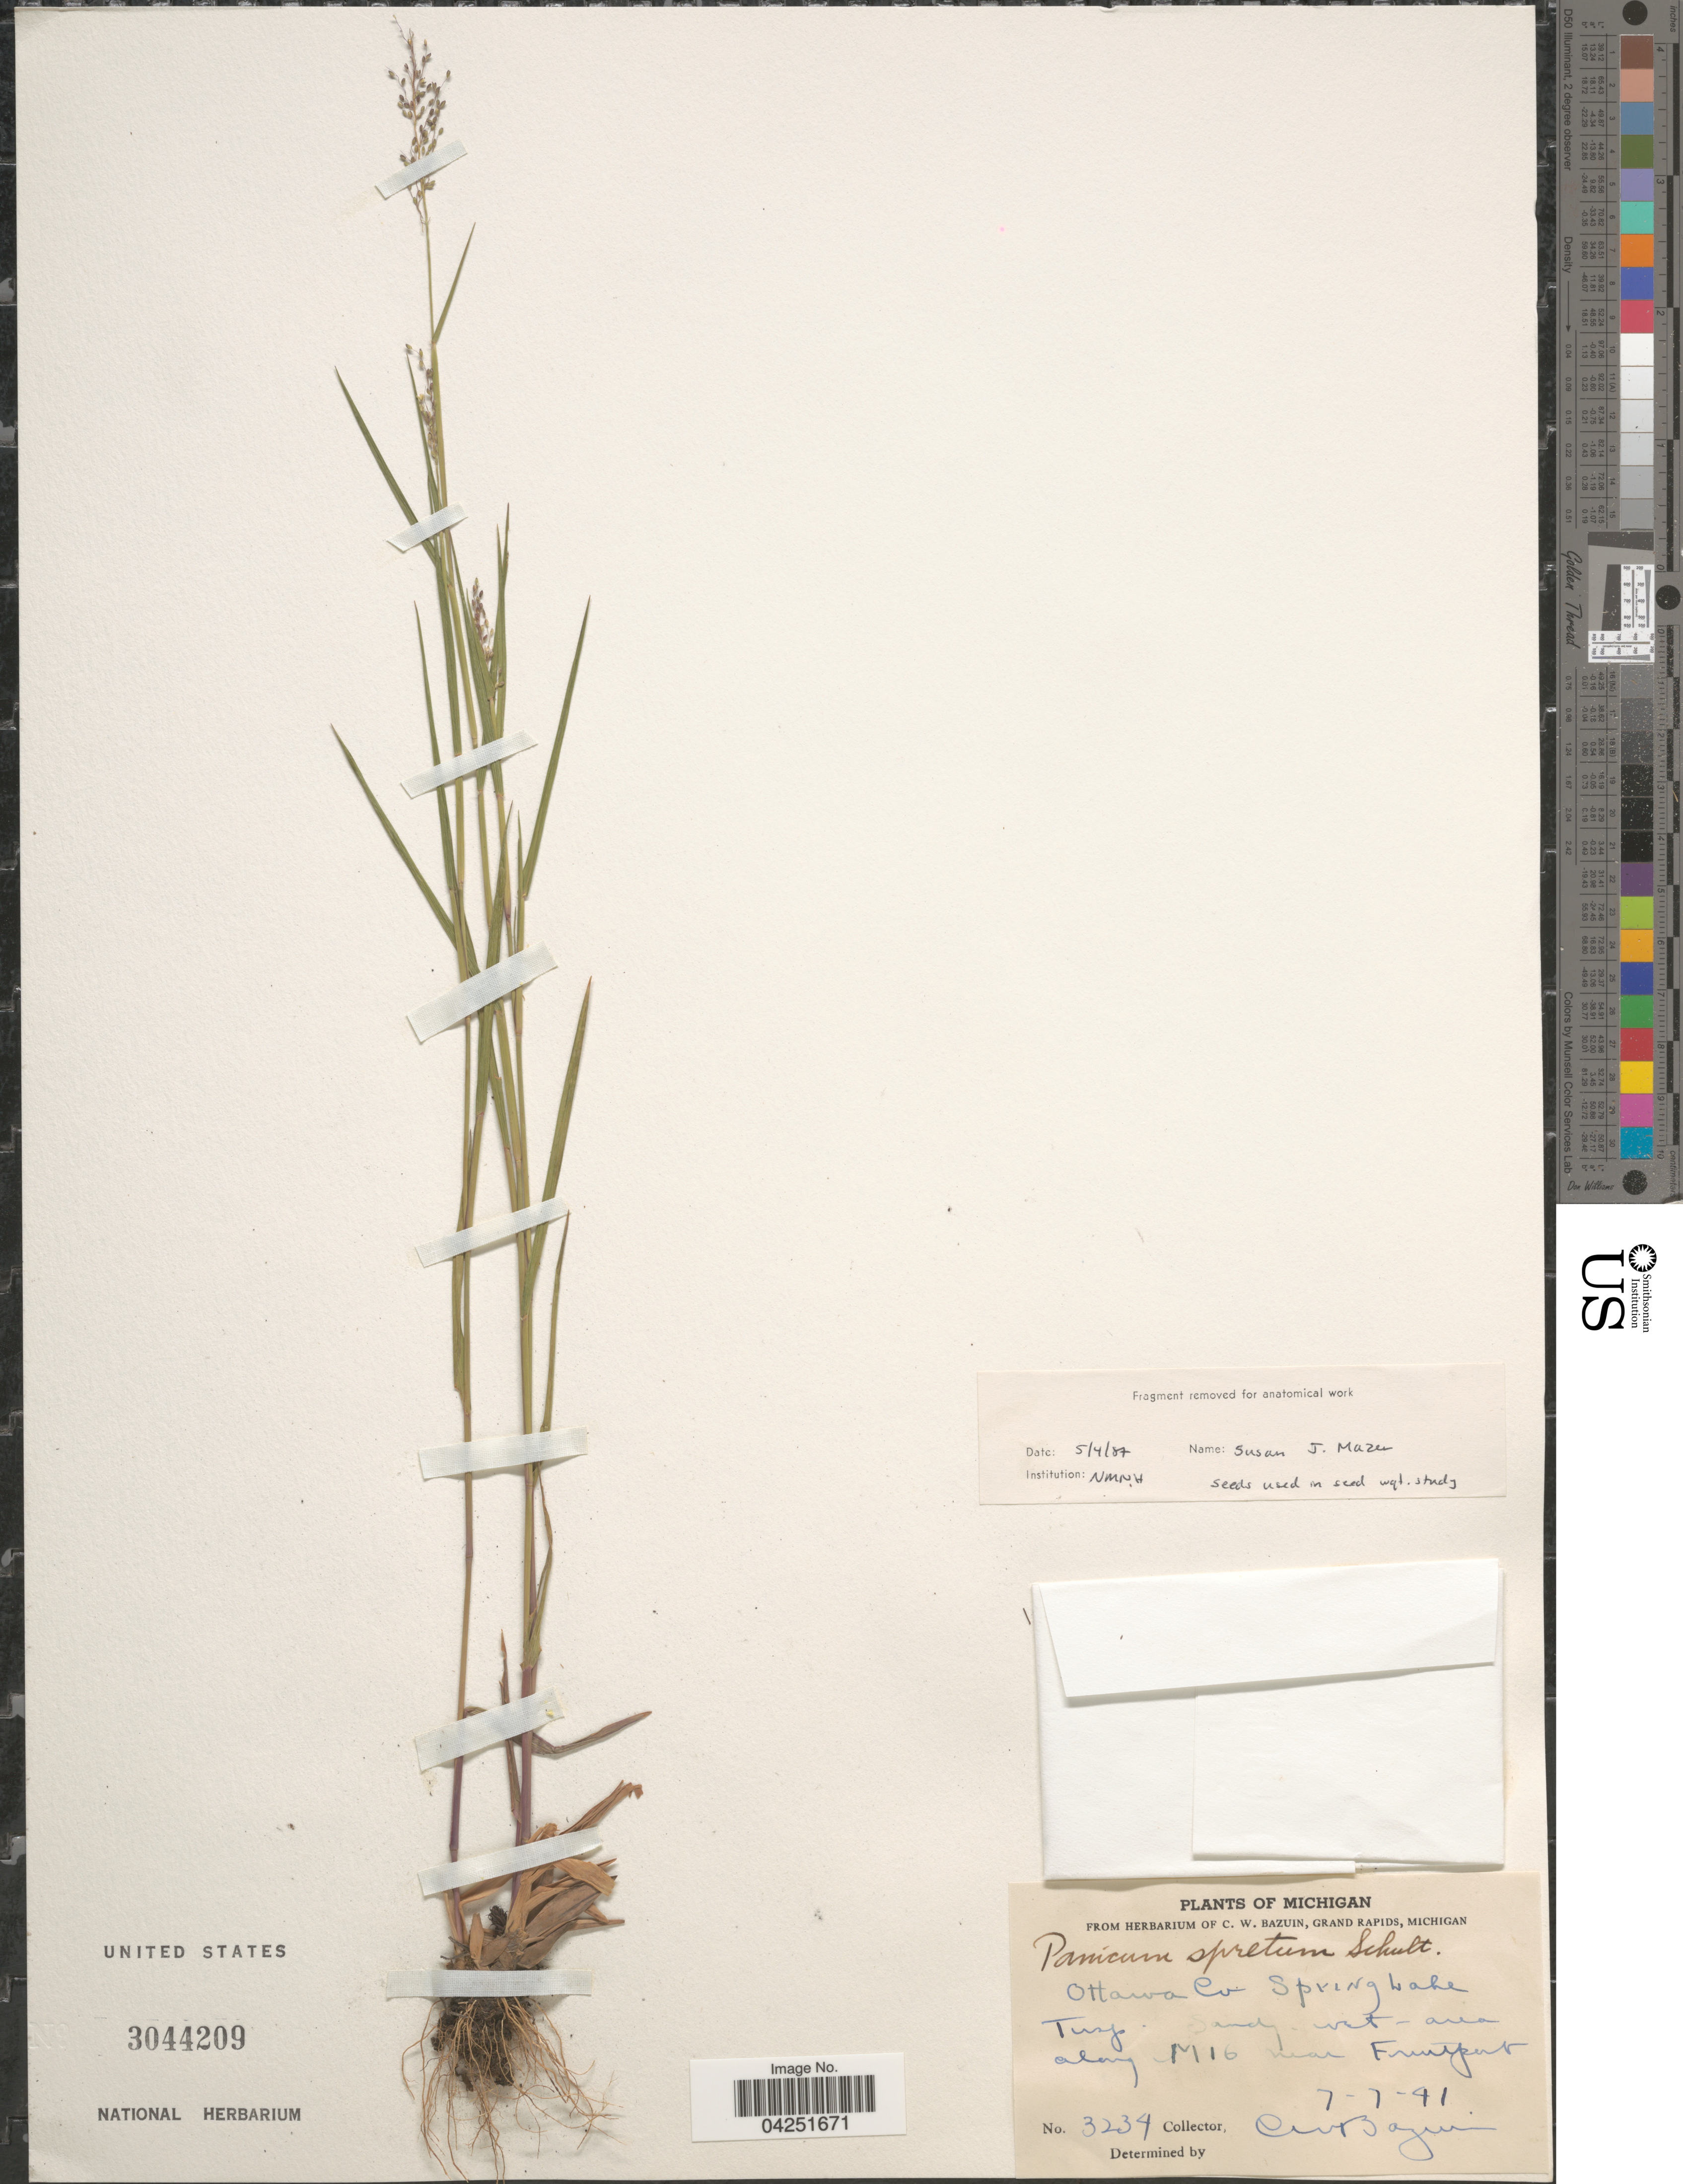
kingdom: Plantae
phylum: Tracheophyta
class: Liliopsida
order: Poales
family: Poaceae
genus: Dichanthelium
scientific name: Dichanthelium acuminatum var. densiflorum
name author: (Rand & Redfield) Gould & C.A. Clark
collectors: C. Bazuin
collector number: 3234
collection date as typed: Transcribed d/m/y: 7/7/41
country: United States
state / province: Michigan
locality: Ottawa Co. Spring Lake. Along M16 near Fruitport.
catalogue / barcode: US 3044209